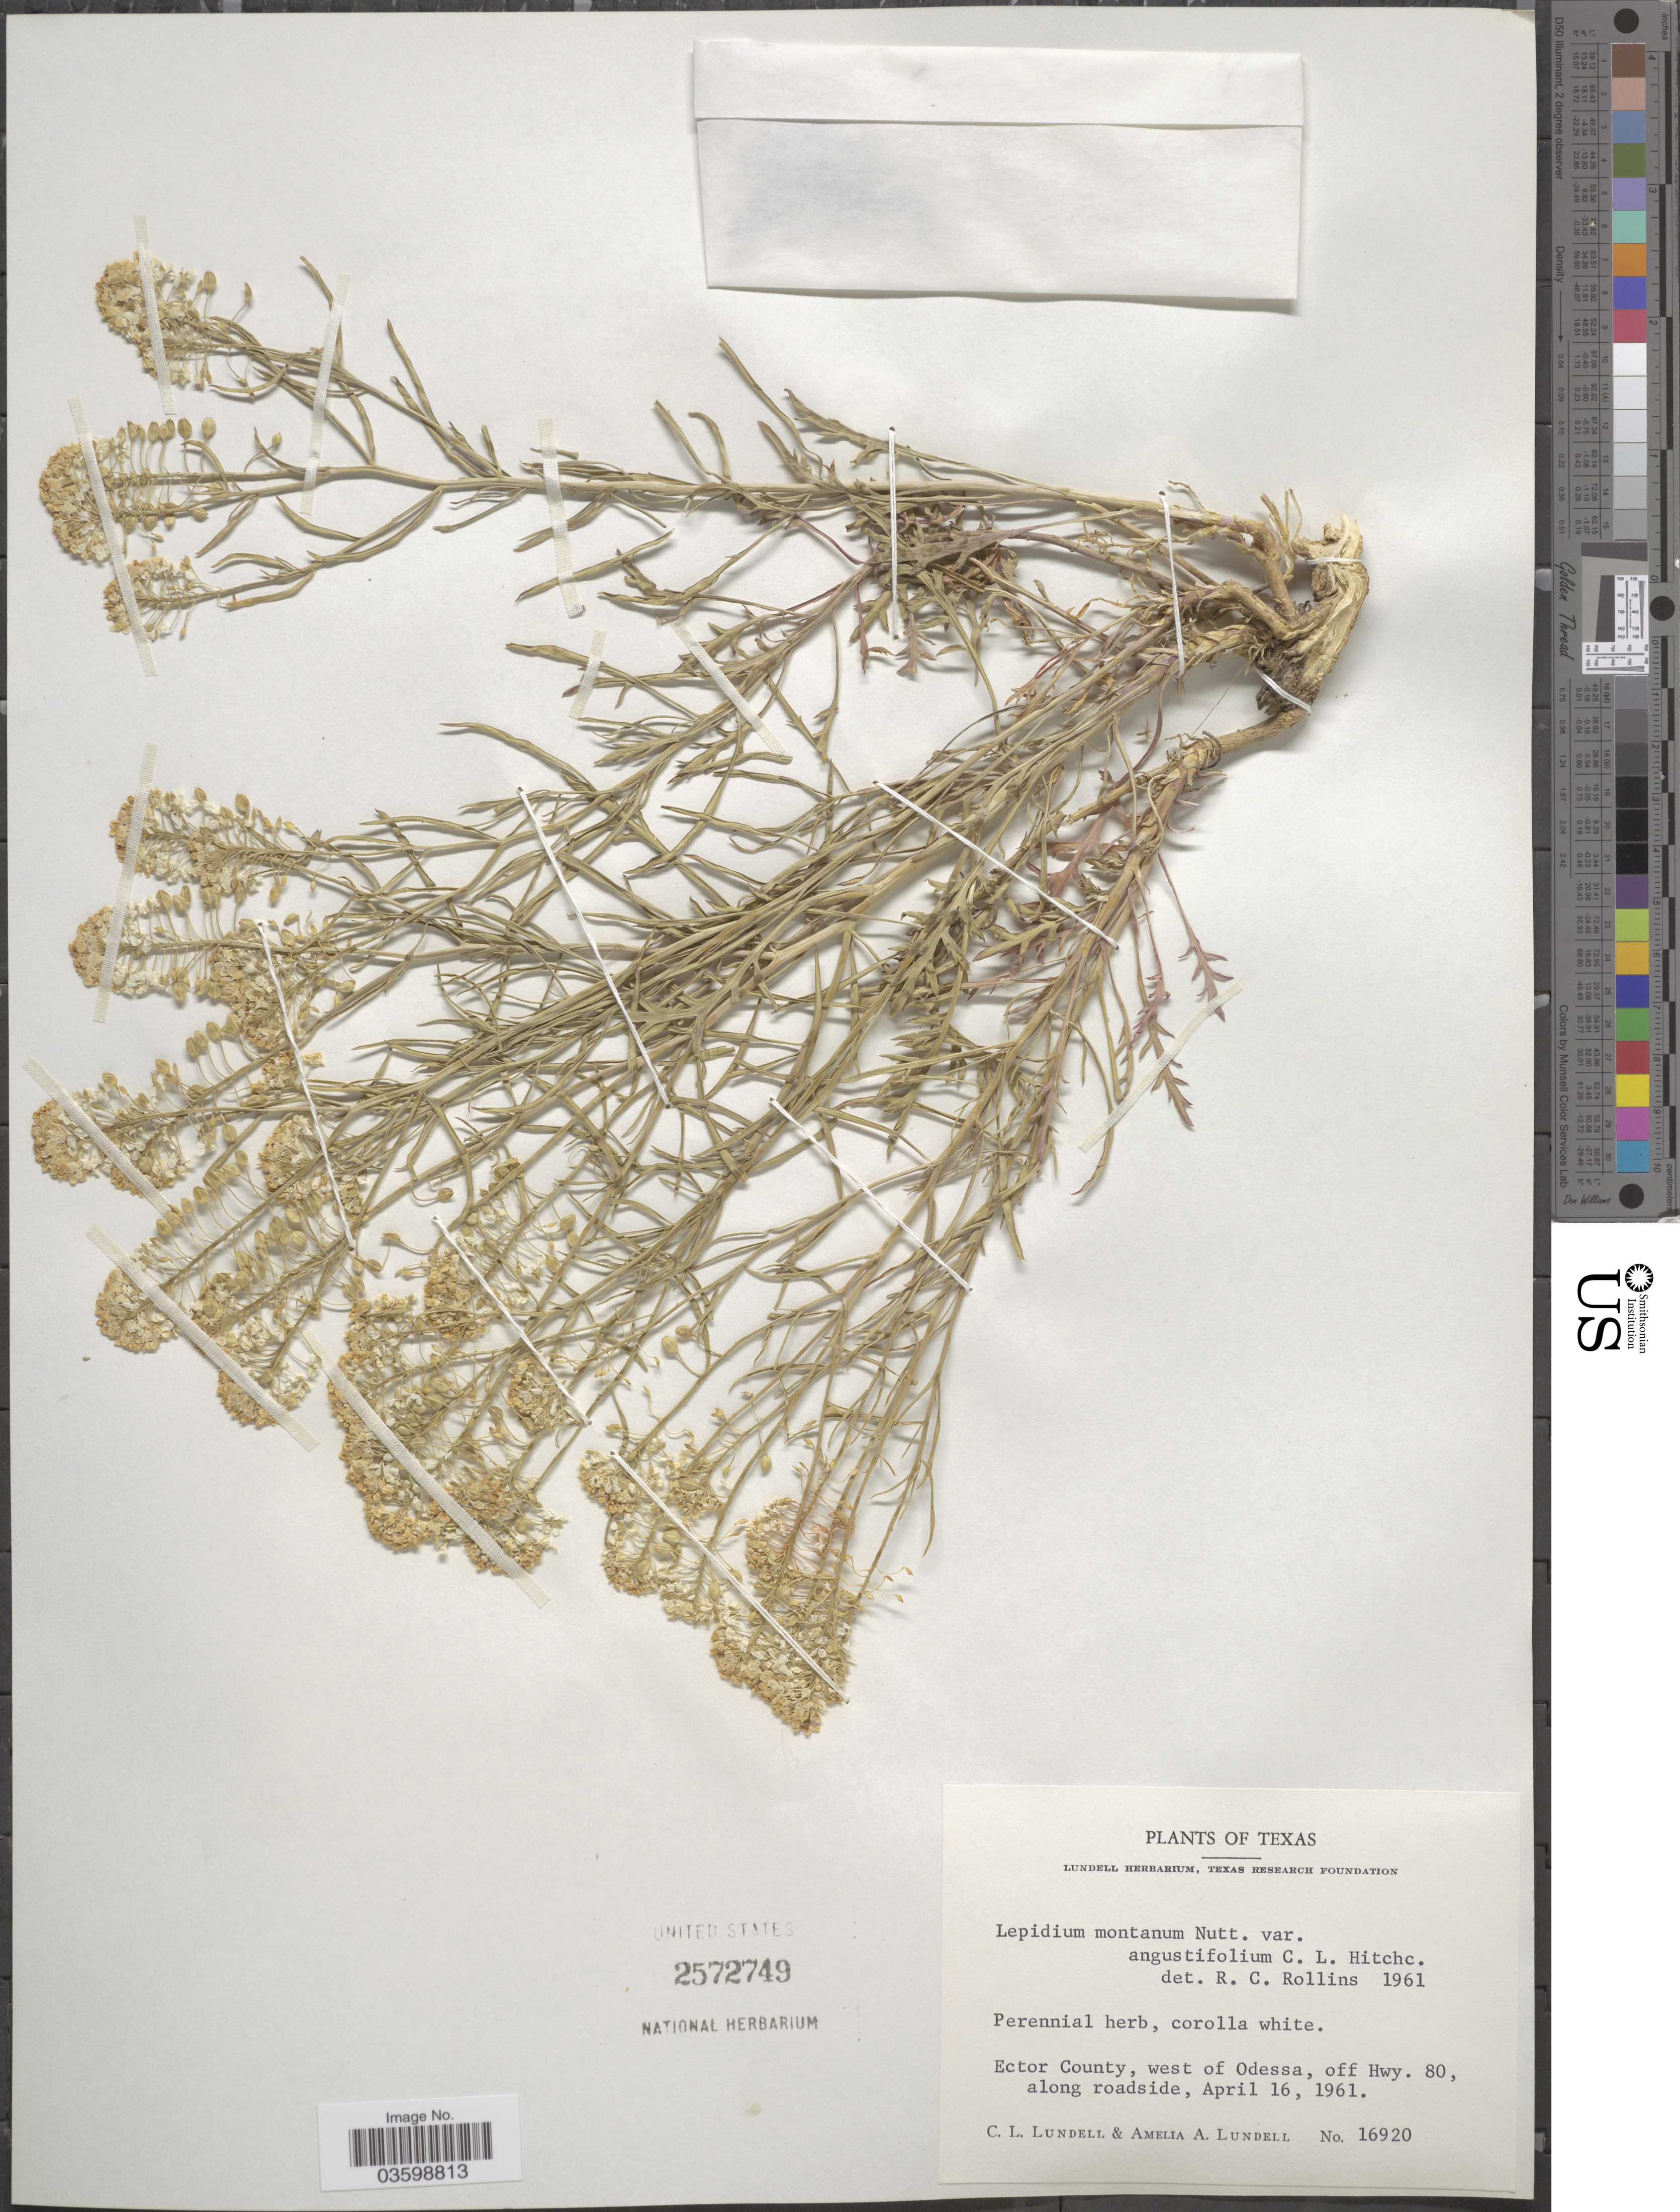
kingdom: Plantae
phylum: Tracheophyta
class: Magnoliopsida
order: Brassicales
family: Brassicaceae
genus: Lepidium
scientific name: Lepidium montanum var. angustifolium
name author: C.L. Hitchc.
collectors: C. L. Lundell & A. A. Lundell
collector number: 16920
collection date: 1961-04-16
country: United States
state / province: Texas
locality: Ector County, west of Odessa, off Hwy. 80, along roadside.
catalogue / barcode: US 2572749